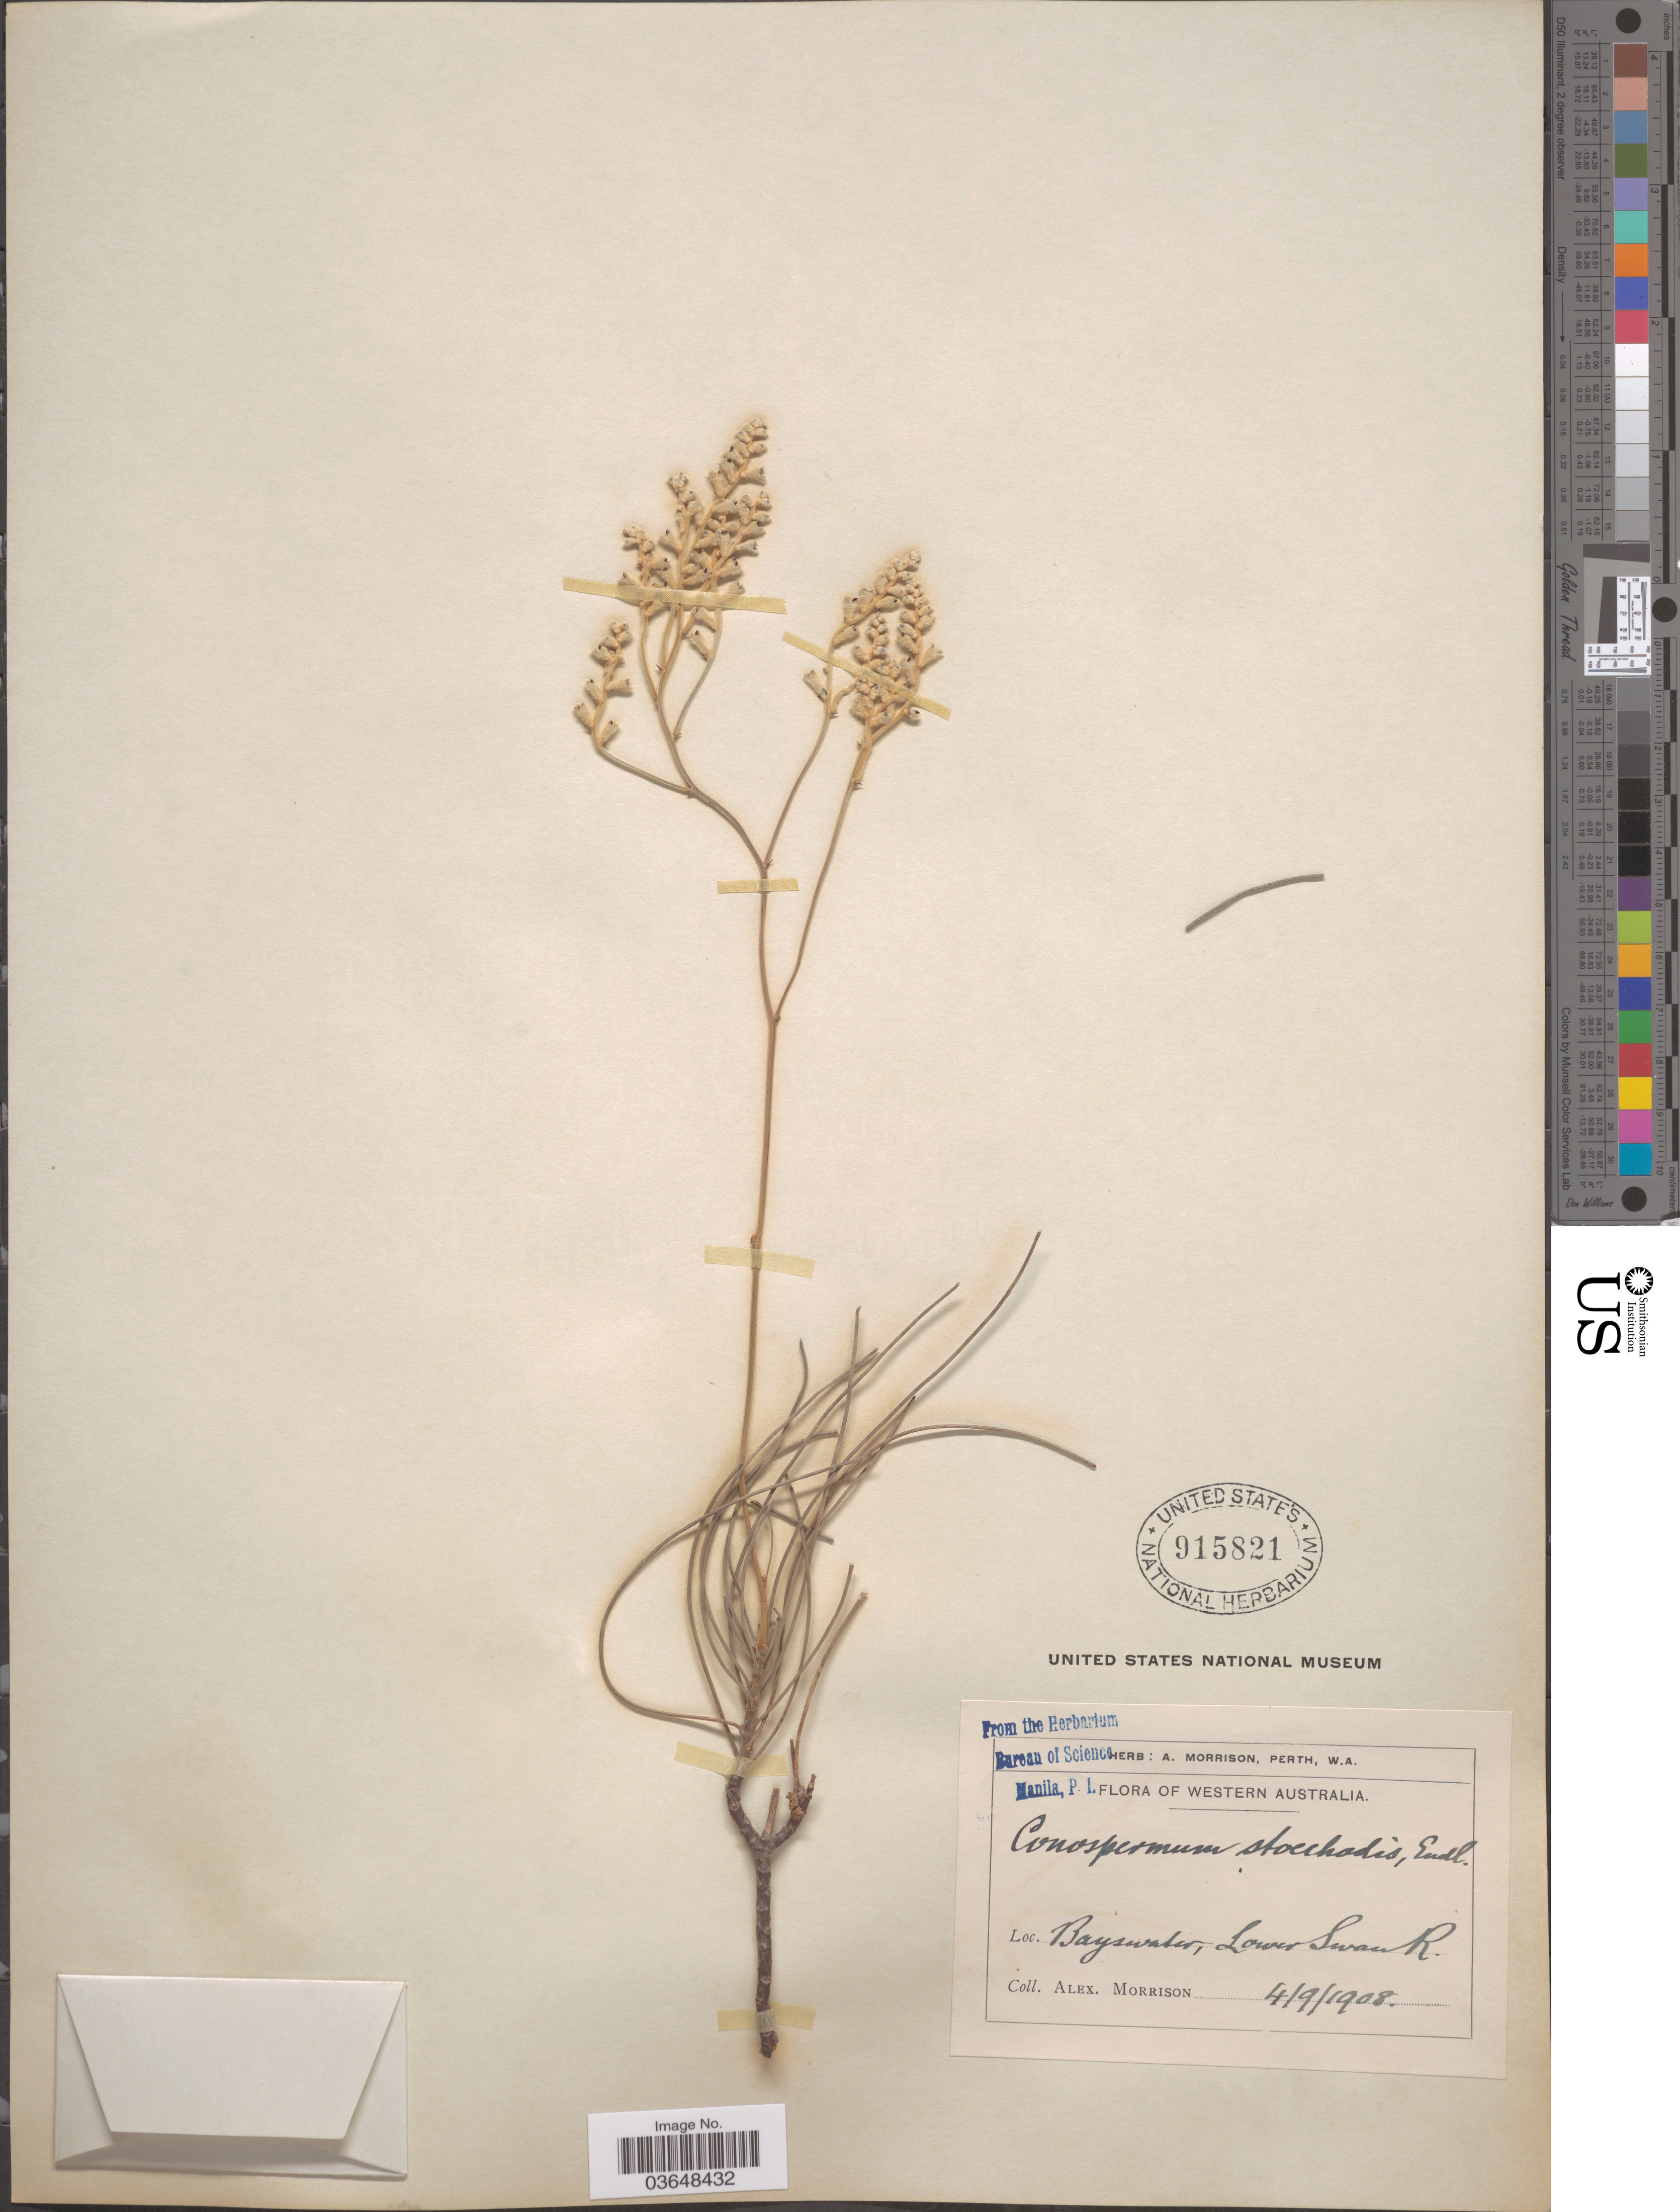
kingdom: Plantae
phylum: Tracheophyta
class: Magnoliopsida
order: Proteales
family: Proteaceae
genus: Conospermum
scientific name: Conospermum stoechadis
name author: Endl.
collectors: A. Morrison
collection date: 1908-09-04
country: Australia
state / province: Western Australia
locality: Bayswater, Lower Swan R.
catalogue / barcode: US 915821